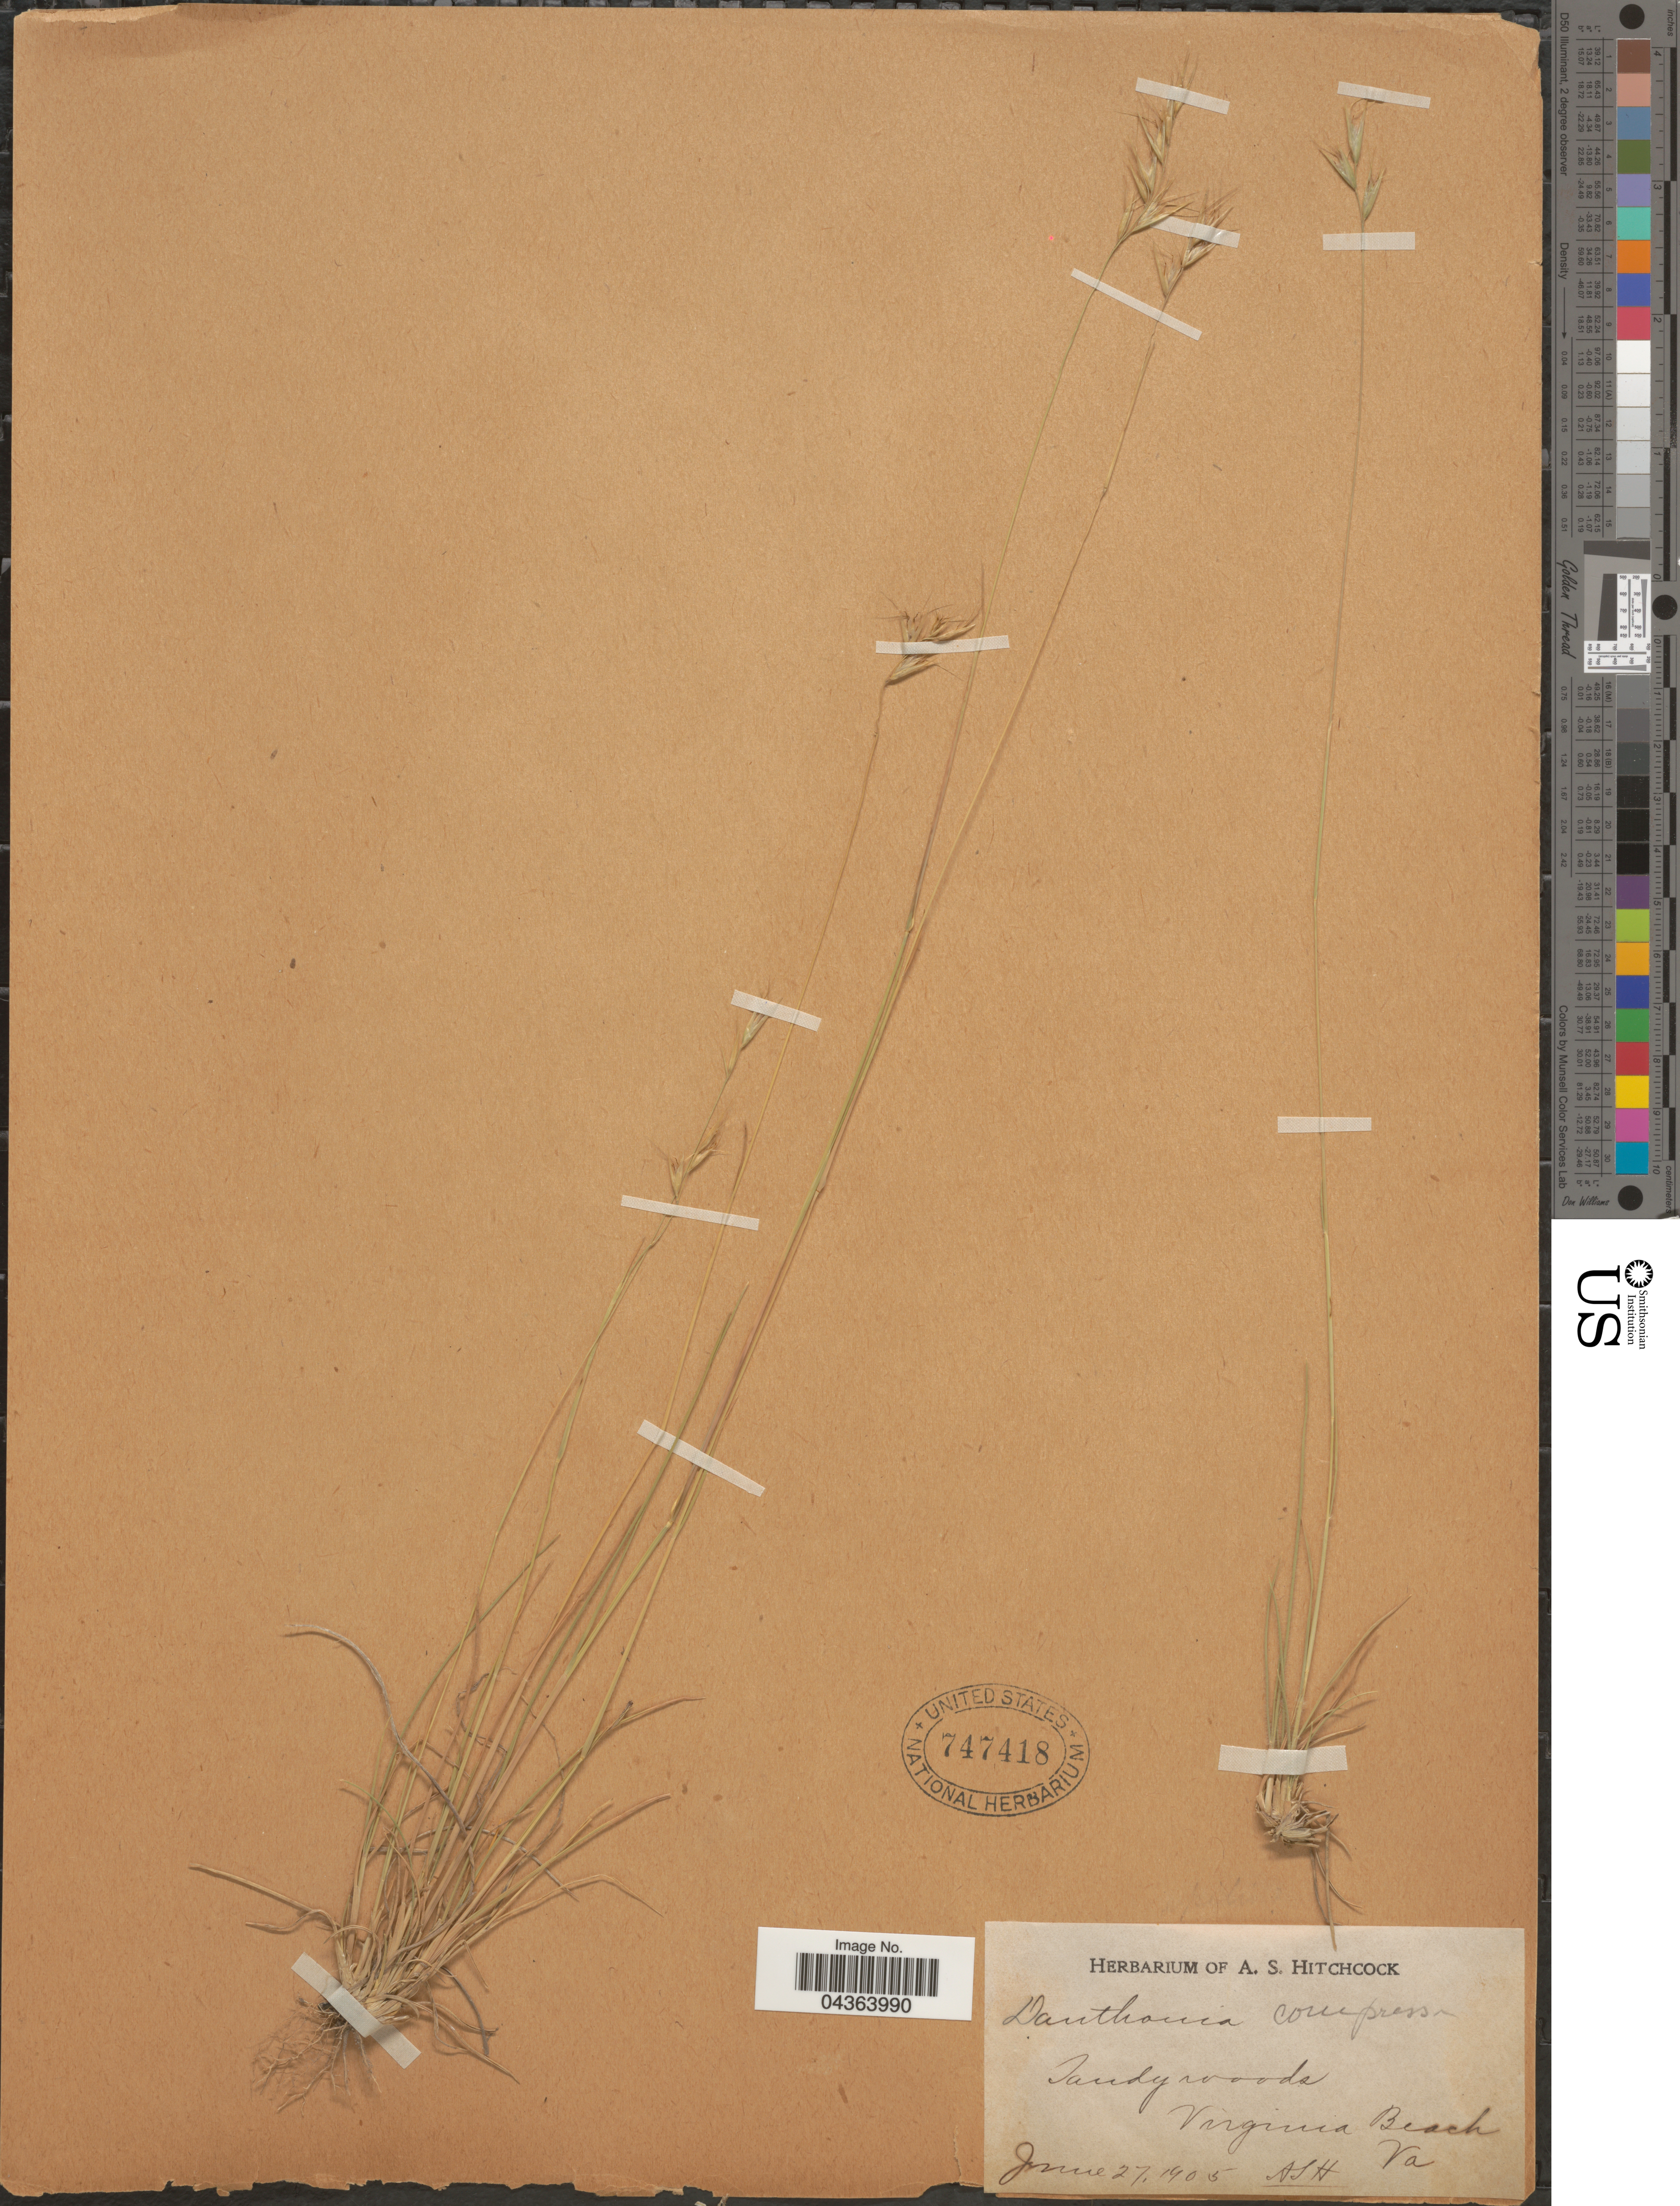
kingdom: Plantae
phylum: Tracheophyta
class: Liliopsida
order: Poales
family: Poaceae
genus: Danthonia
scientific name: Danthonia spicata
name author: (L.) P. Beauv. ex Roem. & Schult.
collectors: A. S. Hitchcock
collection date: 1905-06-27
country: United States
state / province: Virginia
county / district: City of Virginia Beach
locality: Sandy woods. Virginia Beach.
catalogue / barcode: US 747418